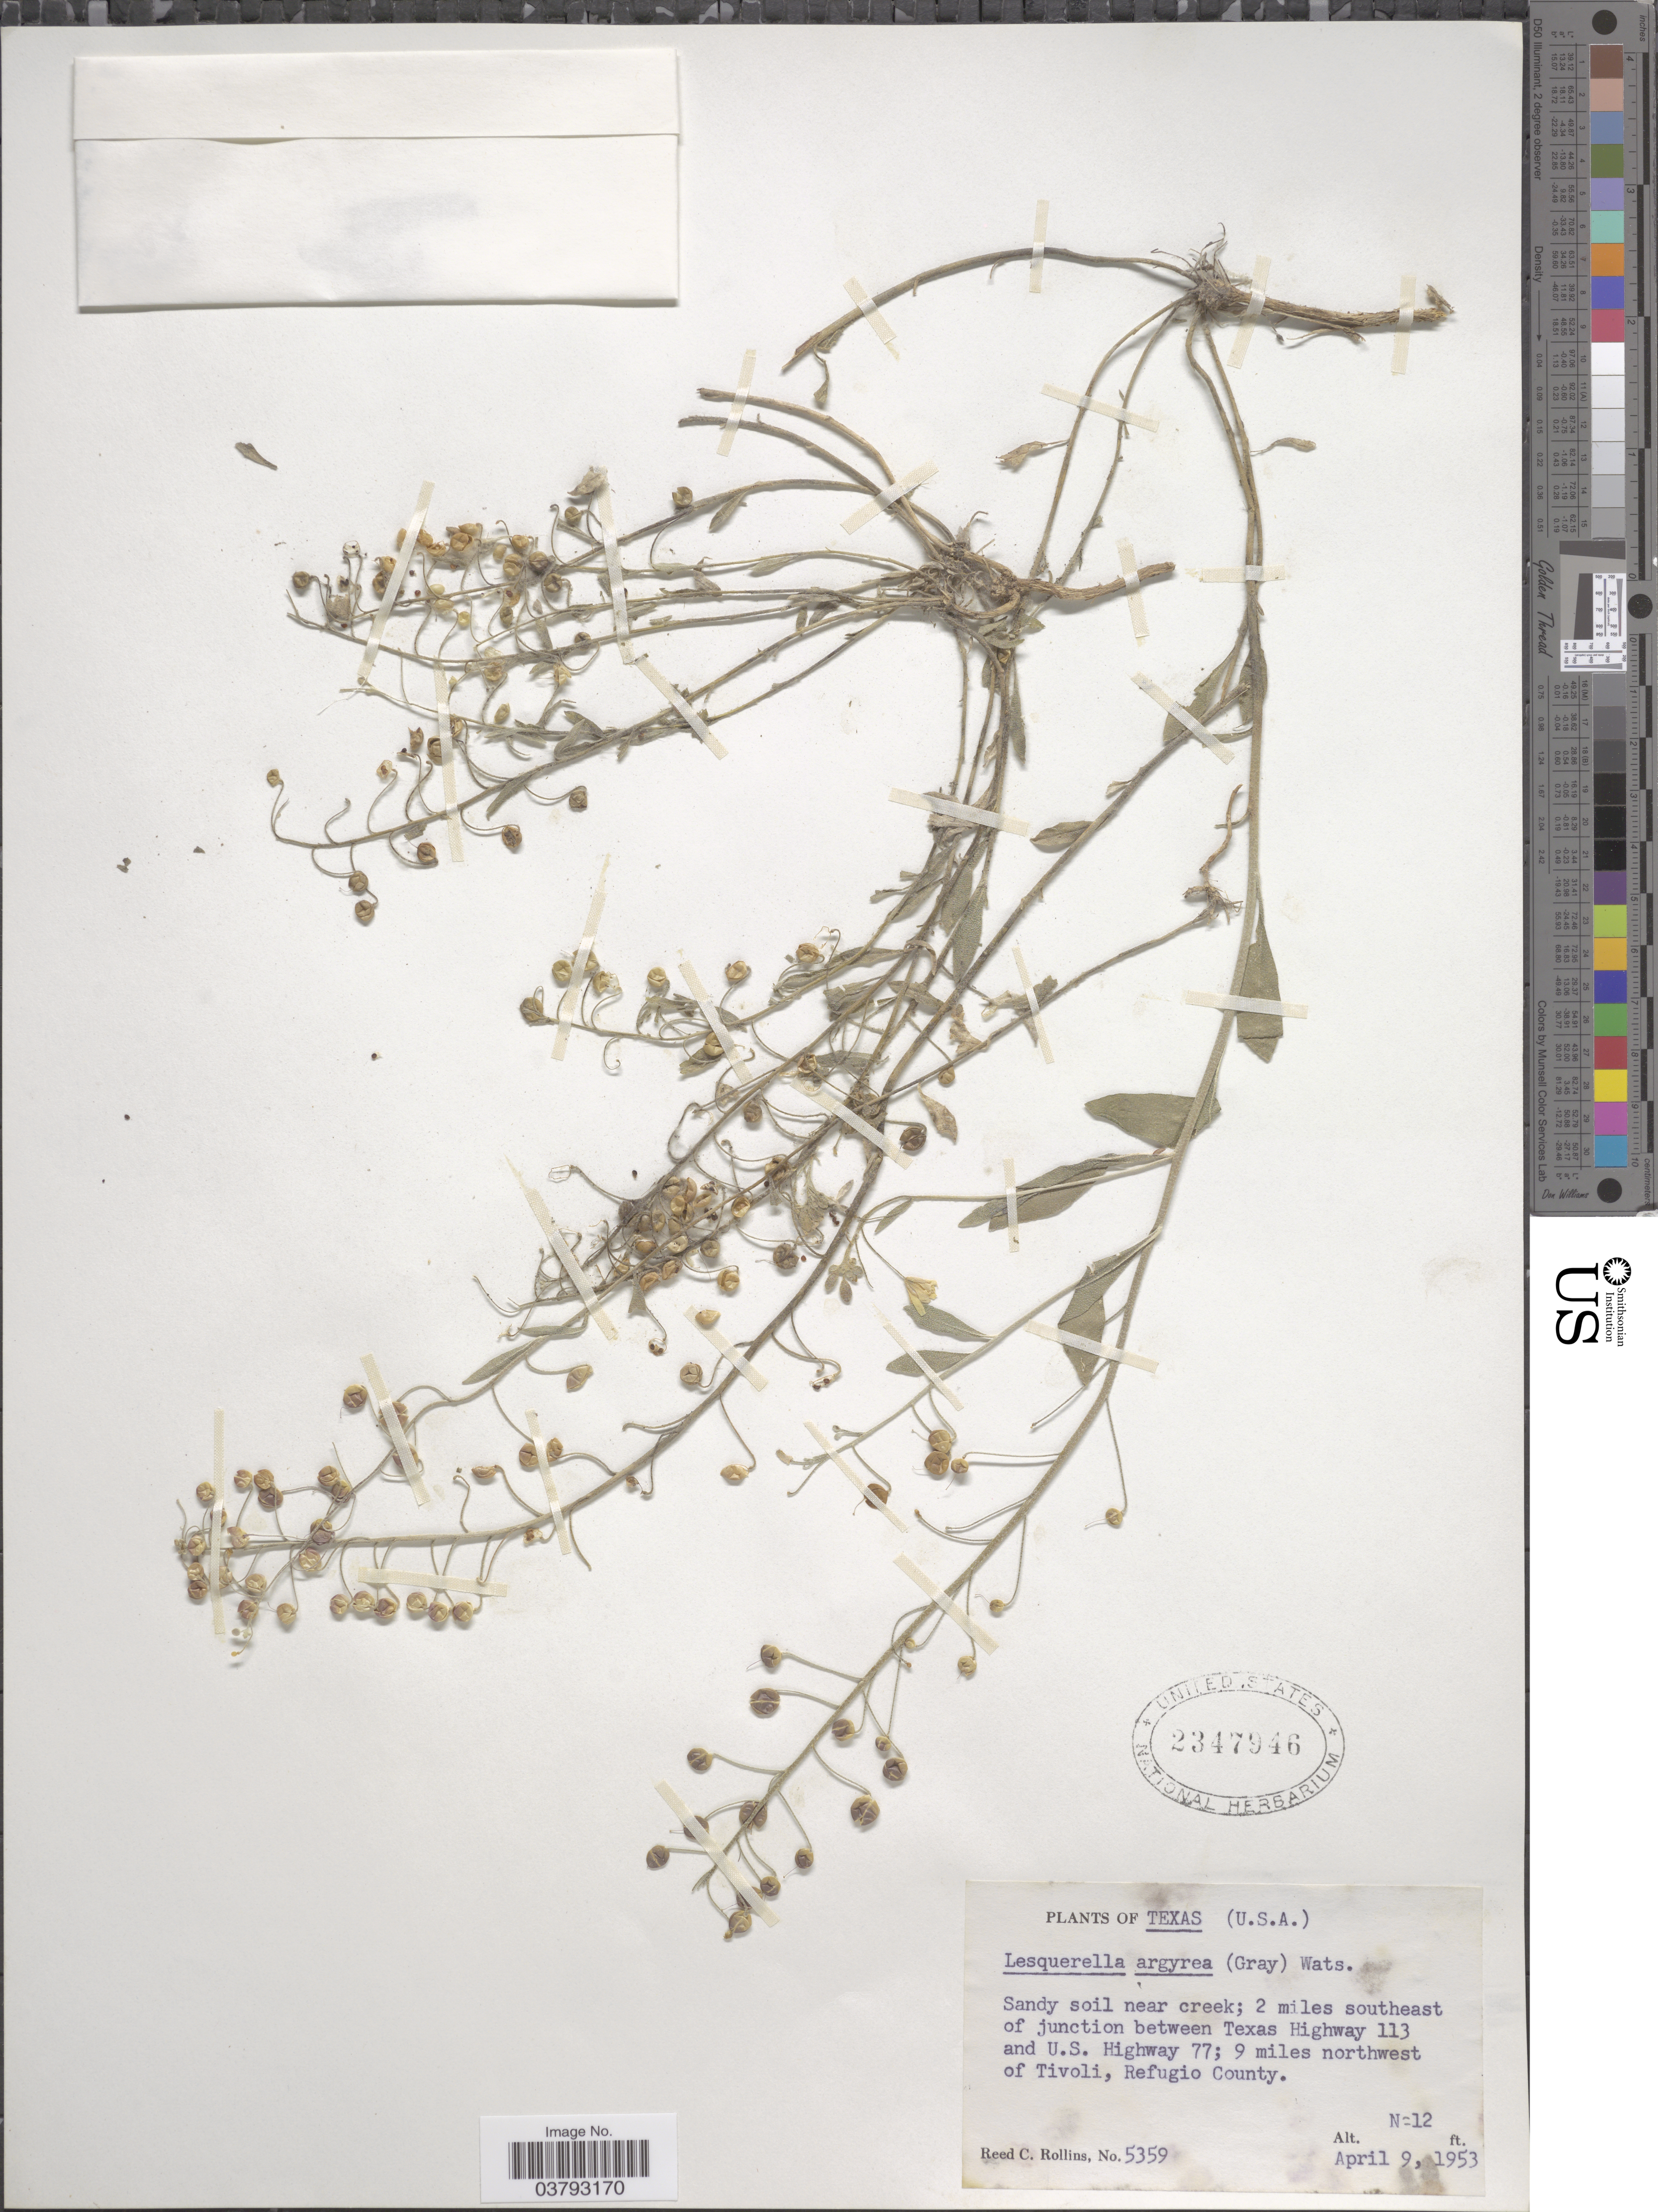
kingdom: Plantae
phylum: Tracheophyta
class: Magnoliopsida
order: Brassicales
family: Brassicaceae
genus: Lesquerella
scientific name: Lesquerella argyraea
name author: (A. Gray) S. Watson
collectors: R. C. Rollins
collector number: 5359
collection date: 1953-04-09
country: United States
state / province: Texas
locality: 2 miles southeast of junction between Texas Highway 113 and U.S. Highway 77; 9 miles northwest of Tivoli, Refugio County.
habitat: sandy soil near creek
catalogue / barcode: US 2347946